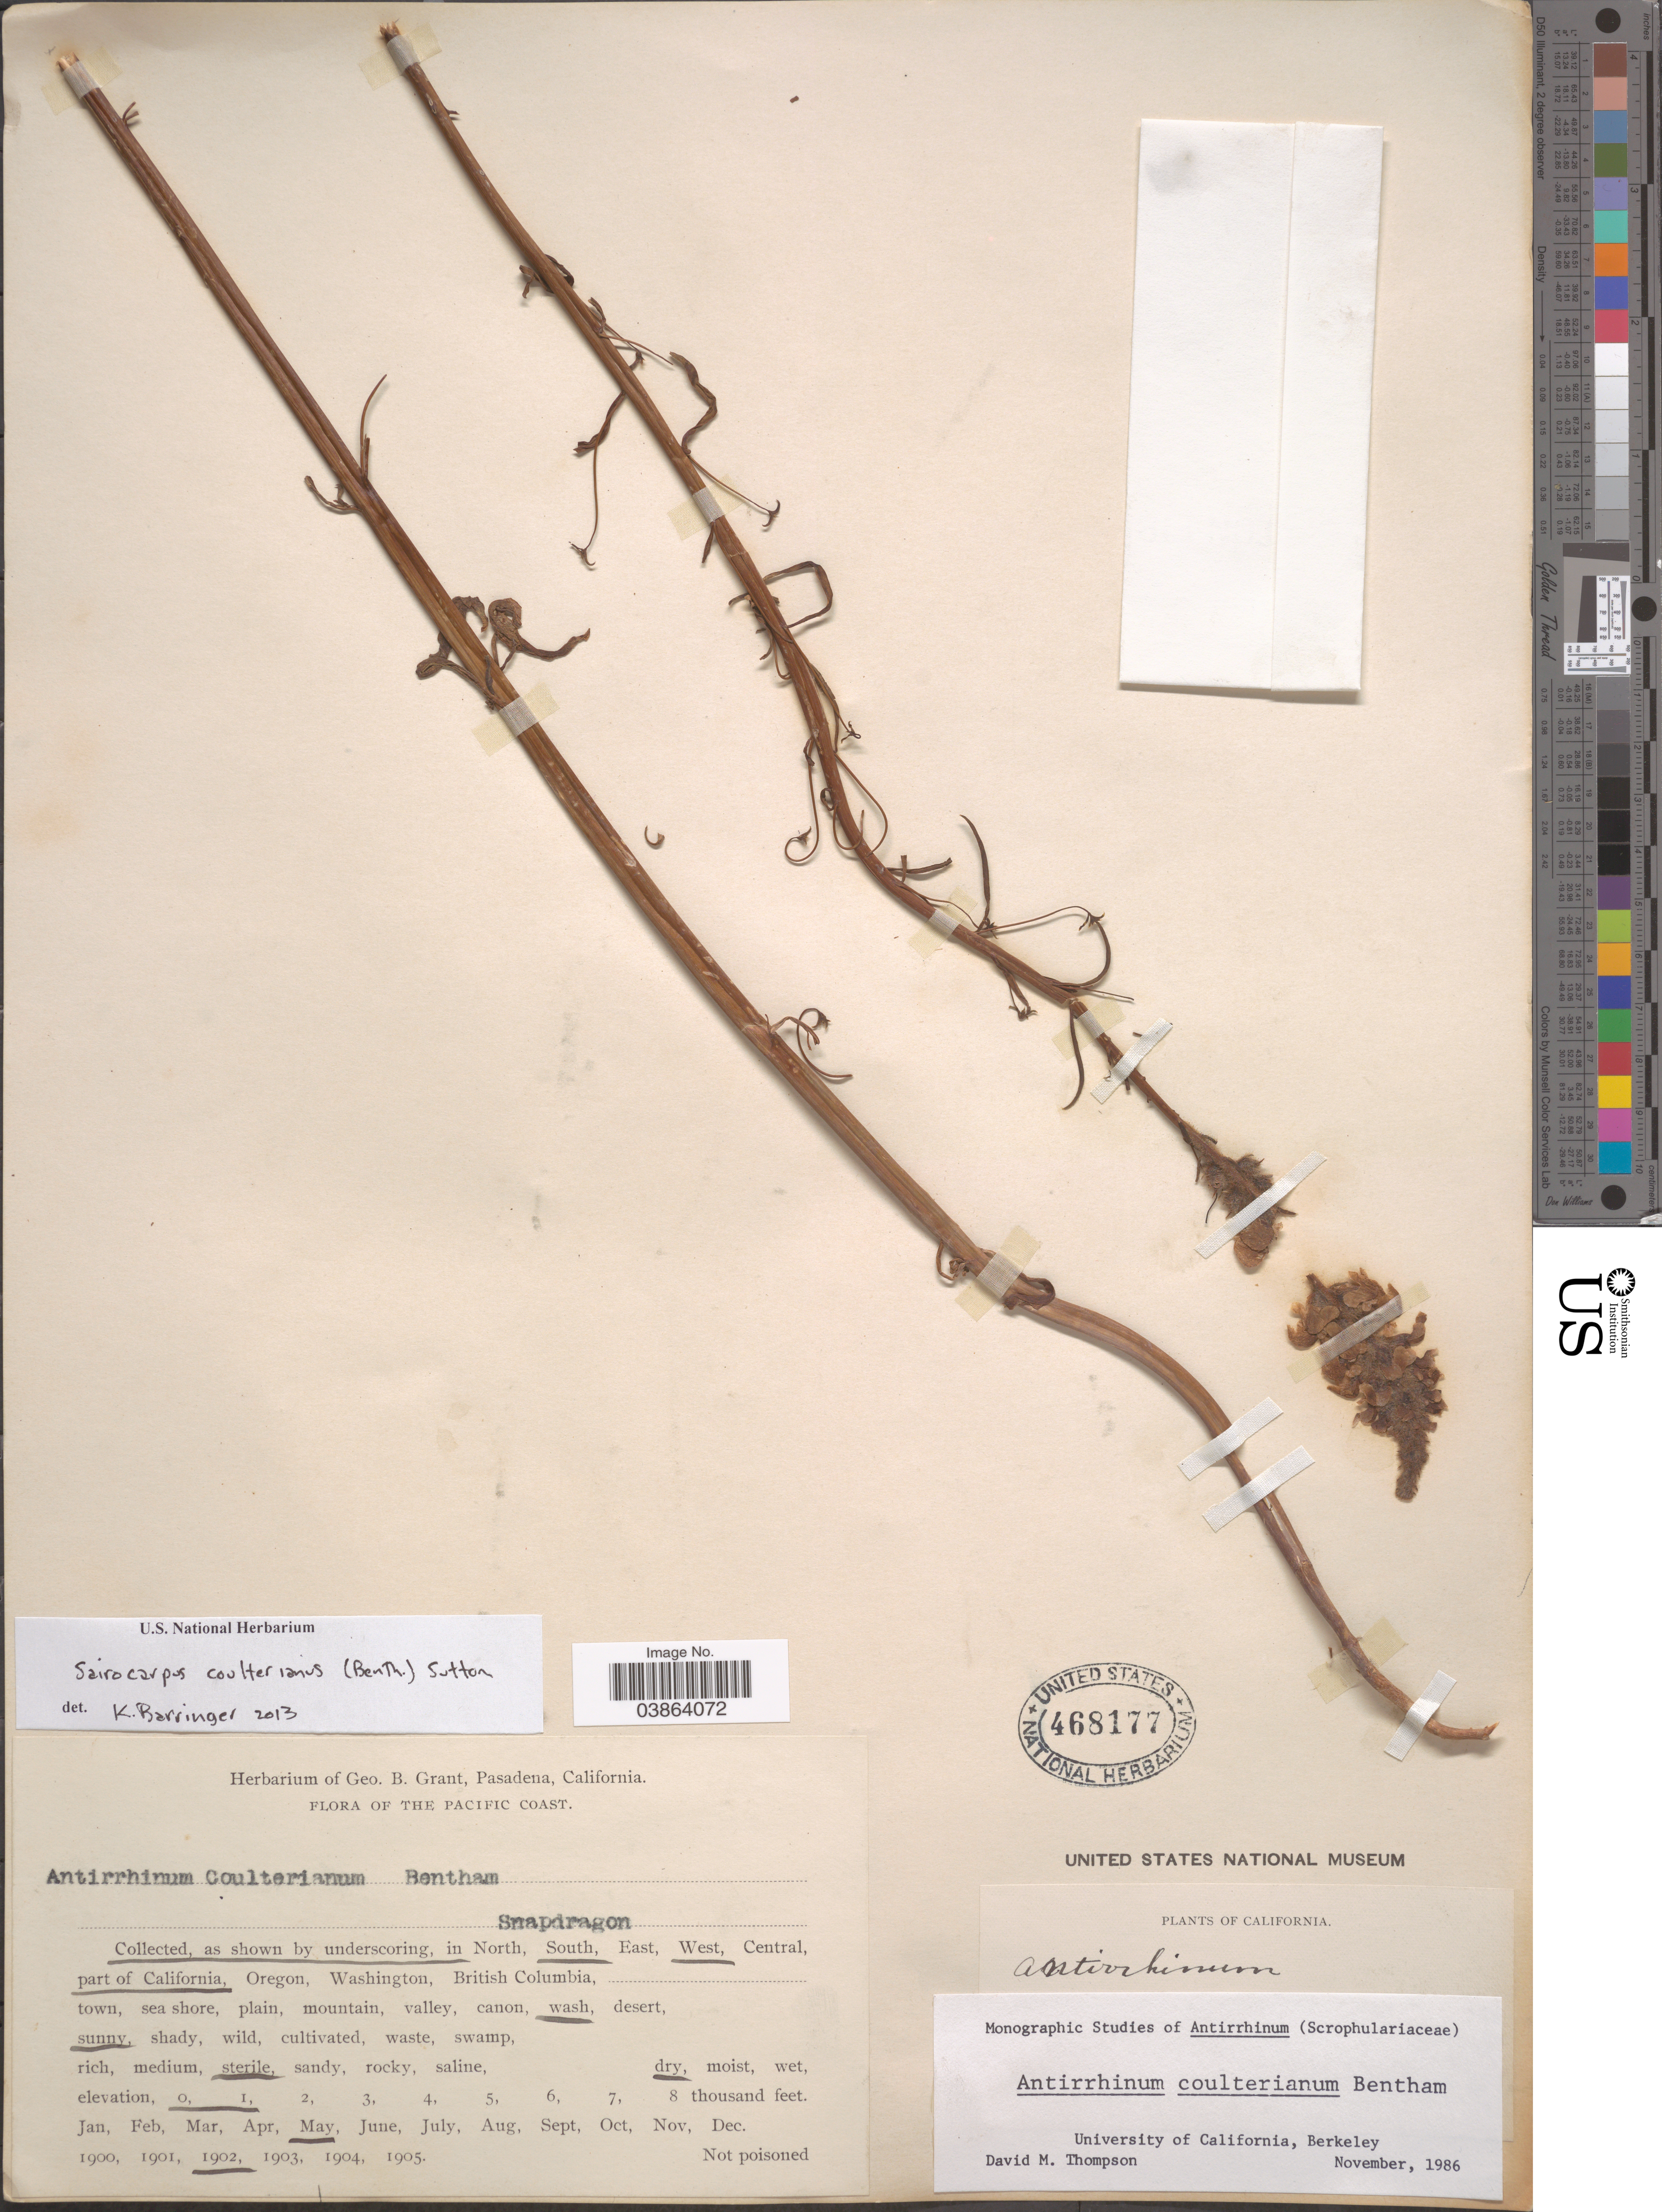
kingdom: Plantae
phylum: Tracheophyta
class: Magnoliopsida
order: Lamiales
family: Plantaginaceae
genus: Sairocarpus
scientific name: Sairocarpus coulterianus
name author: (Benth.) D.A. Sutton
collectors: ex herb. Geo. B. Grant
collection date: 1902-05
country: United States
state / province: California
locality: The Pacific Coast. South, West part of California.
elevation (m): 0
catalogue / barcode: US 468177